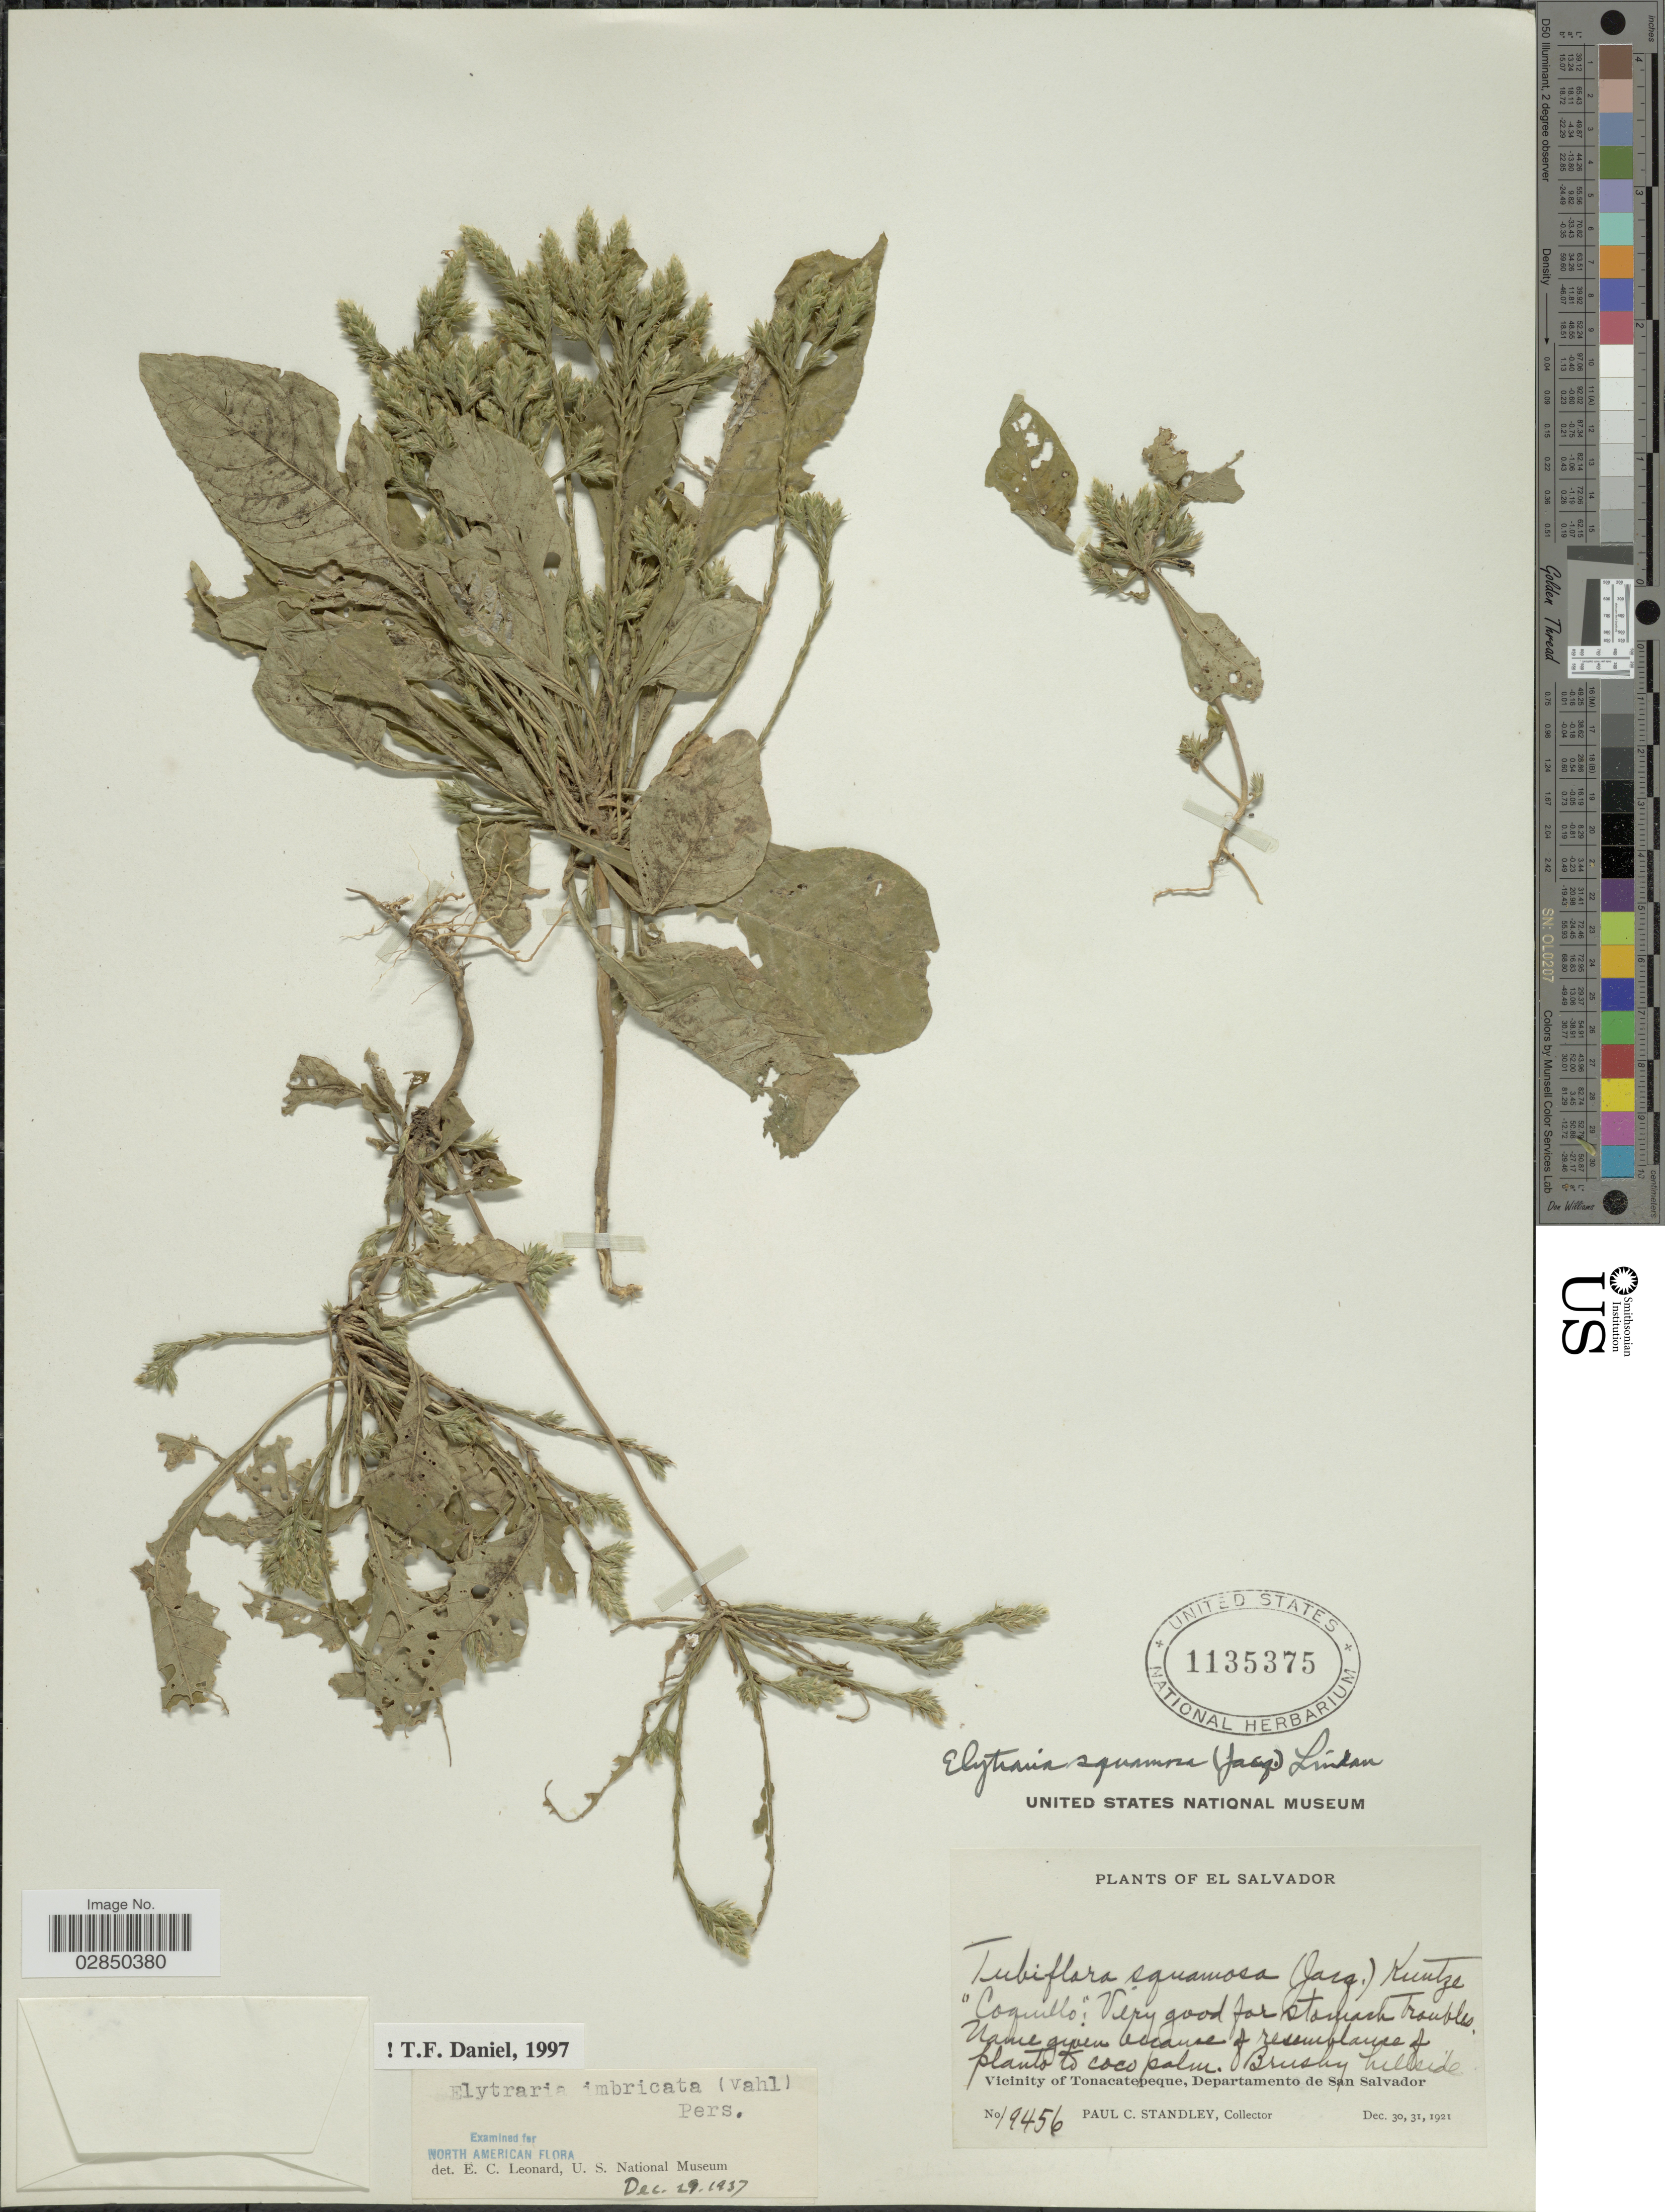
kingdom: Plantae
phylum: Tracheophyta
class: Magnoliopsida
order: Lamiales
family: Acanthaceae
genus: Elytraria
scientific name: Elytraria imbricata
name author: (Vahl) Pers.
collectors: P. C. Standley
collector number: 19456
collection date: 1921-12-30/1921-12-31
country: El Salvador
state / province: San Salvador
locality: Vicinity of Tonacatepeque, Departamento de San Salvador.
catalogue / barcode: US 1135375